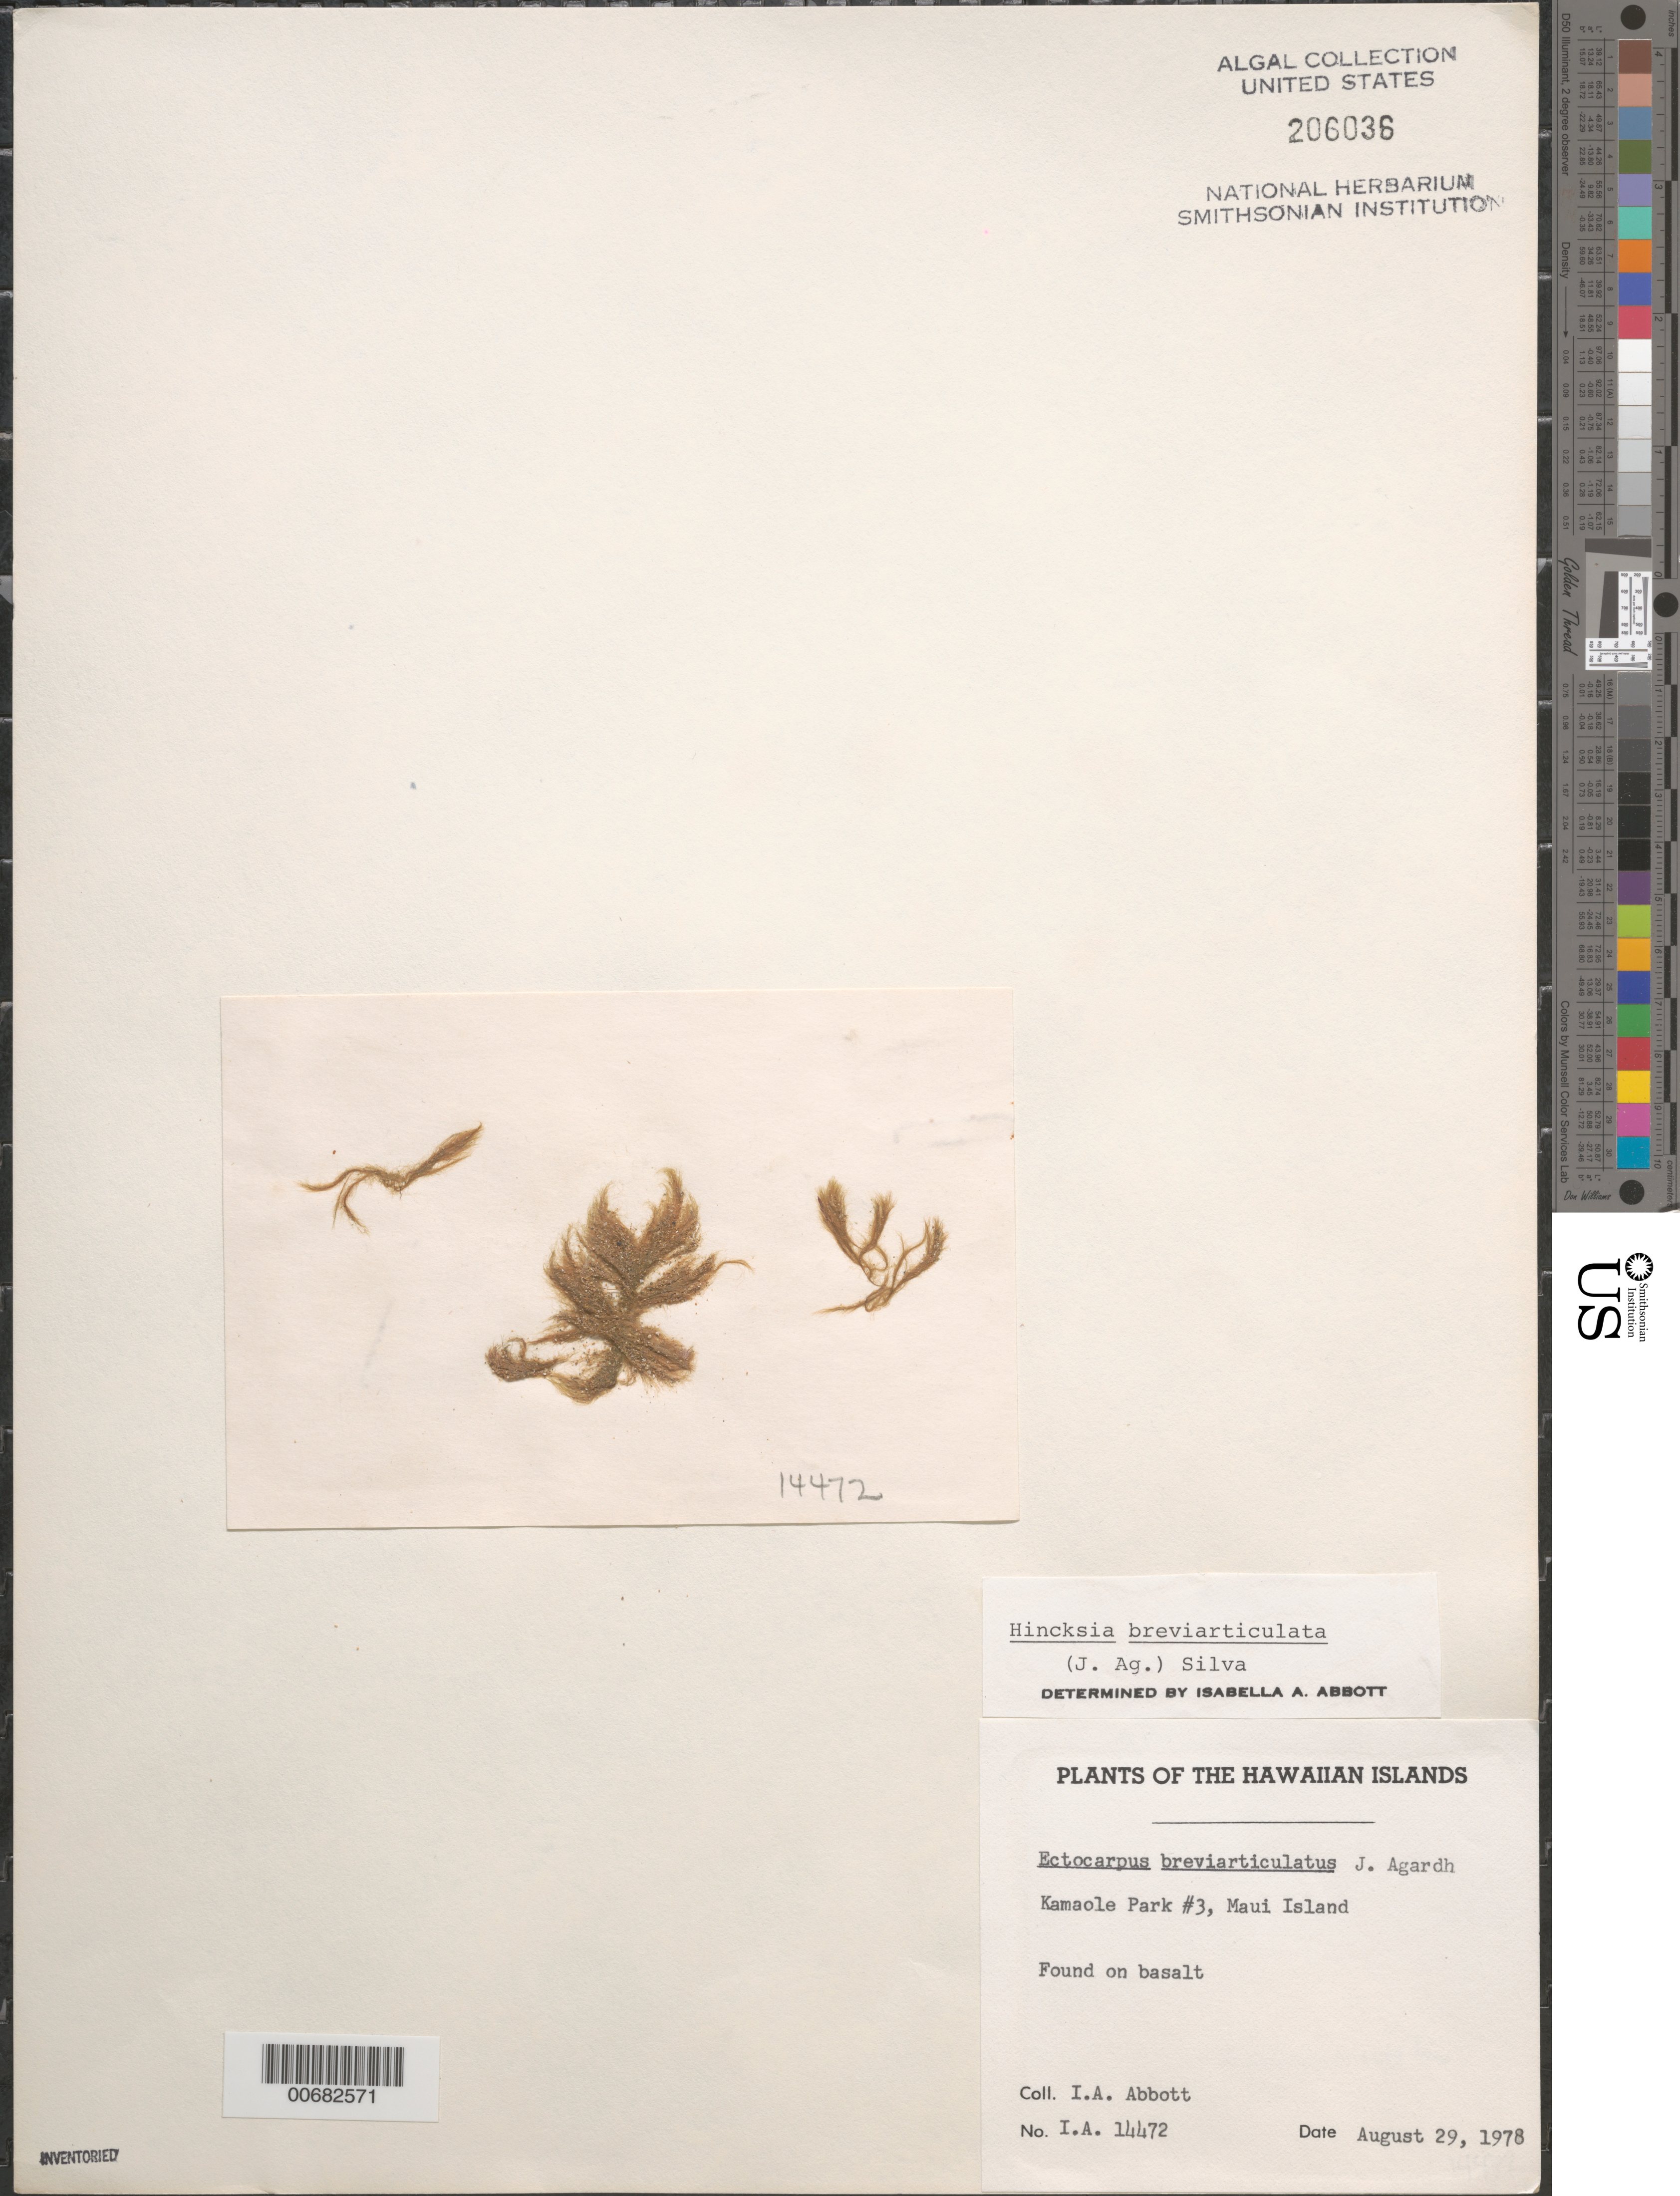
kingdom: Chromista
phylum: Ochrophyta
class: Phaeophyceae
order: Scytothamnales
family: Asteronemataceae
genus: Asteronema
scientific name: Asteronema breviarticulatum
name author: (J. Agardh) Ouriques & Bouzon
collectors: I. A. Abbott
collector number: IAA 14472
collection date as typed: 29 Aug 1978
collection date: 1978-08-29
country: United States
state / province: Hawaii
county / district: Maui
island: Maui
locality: Kamaole Park #3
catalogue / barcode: US 206036